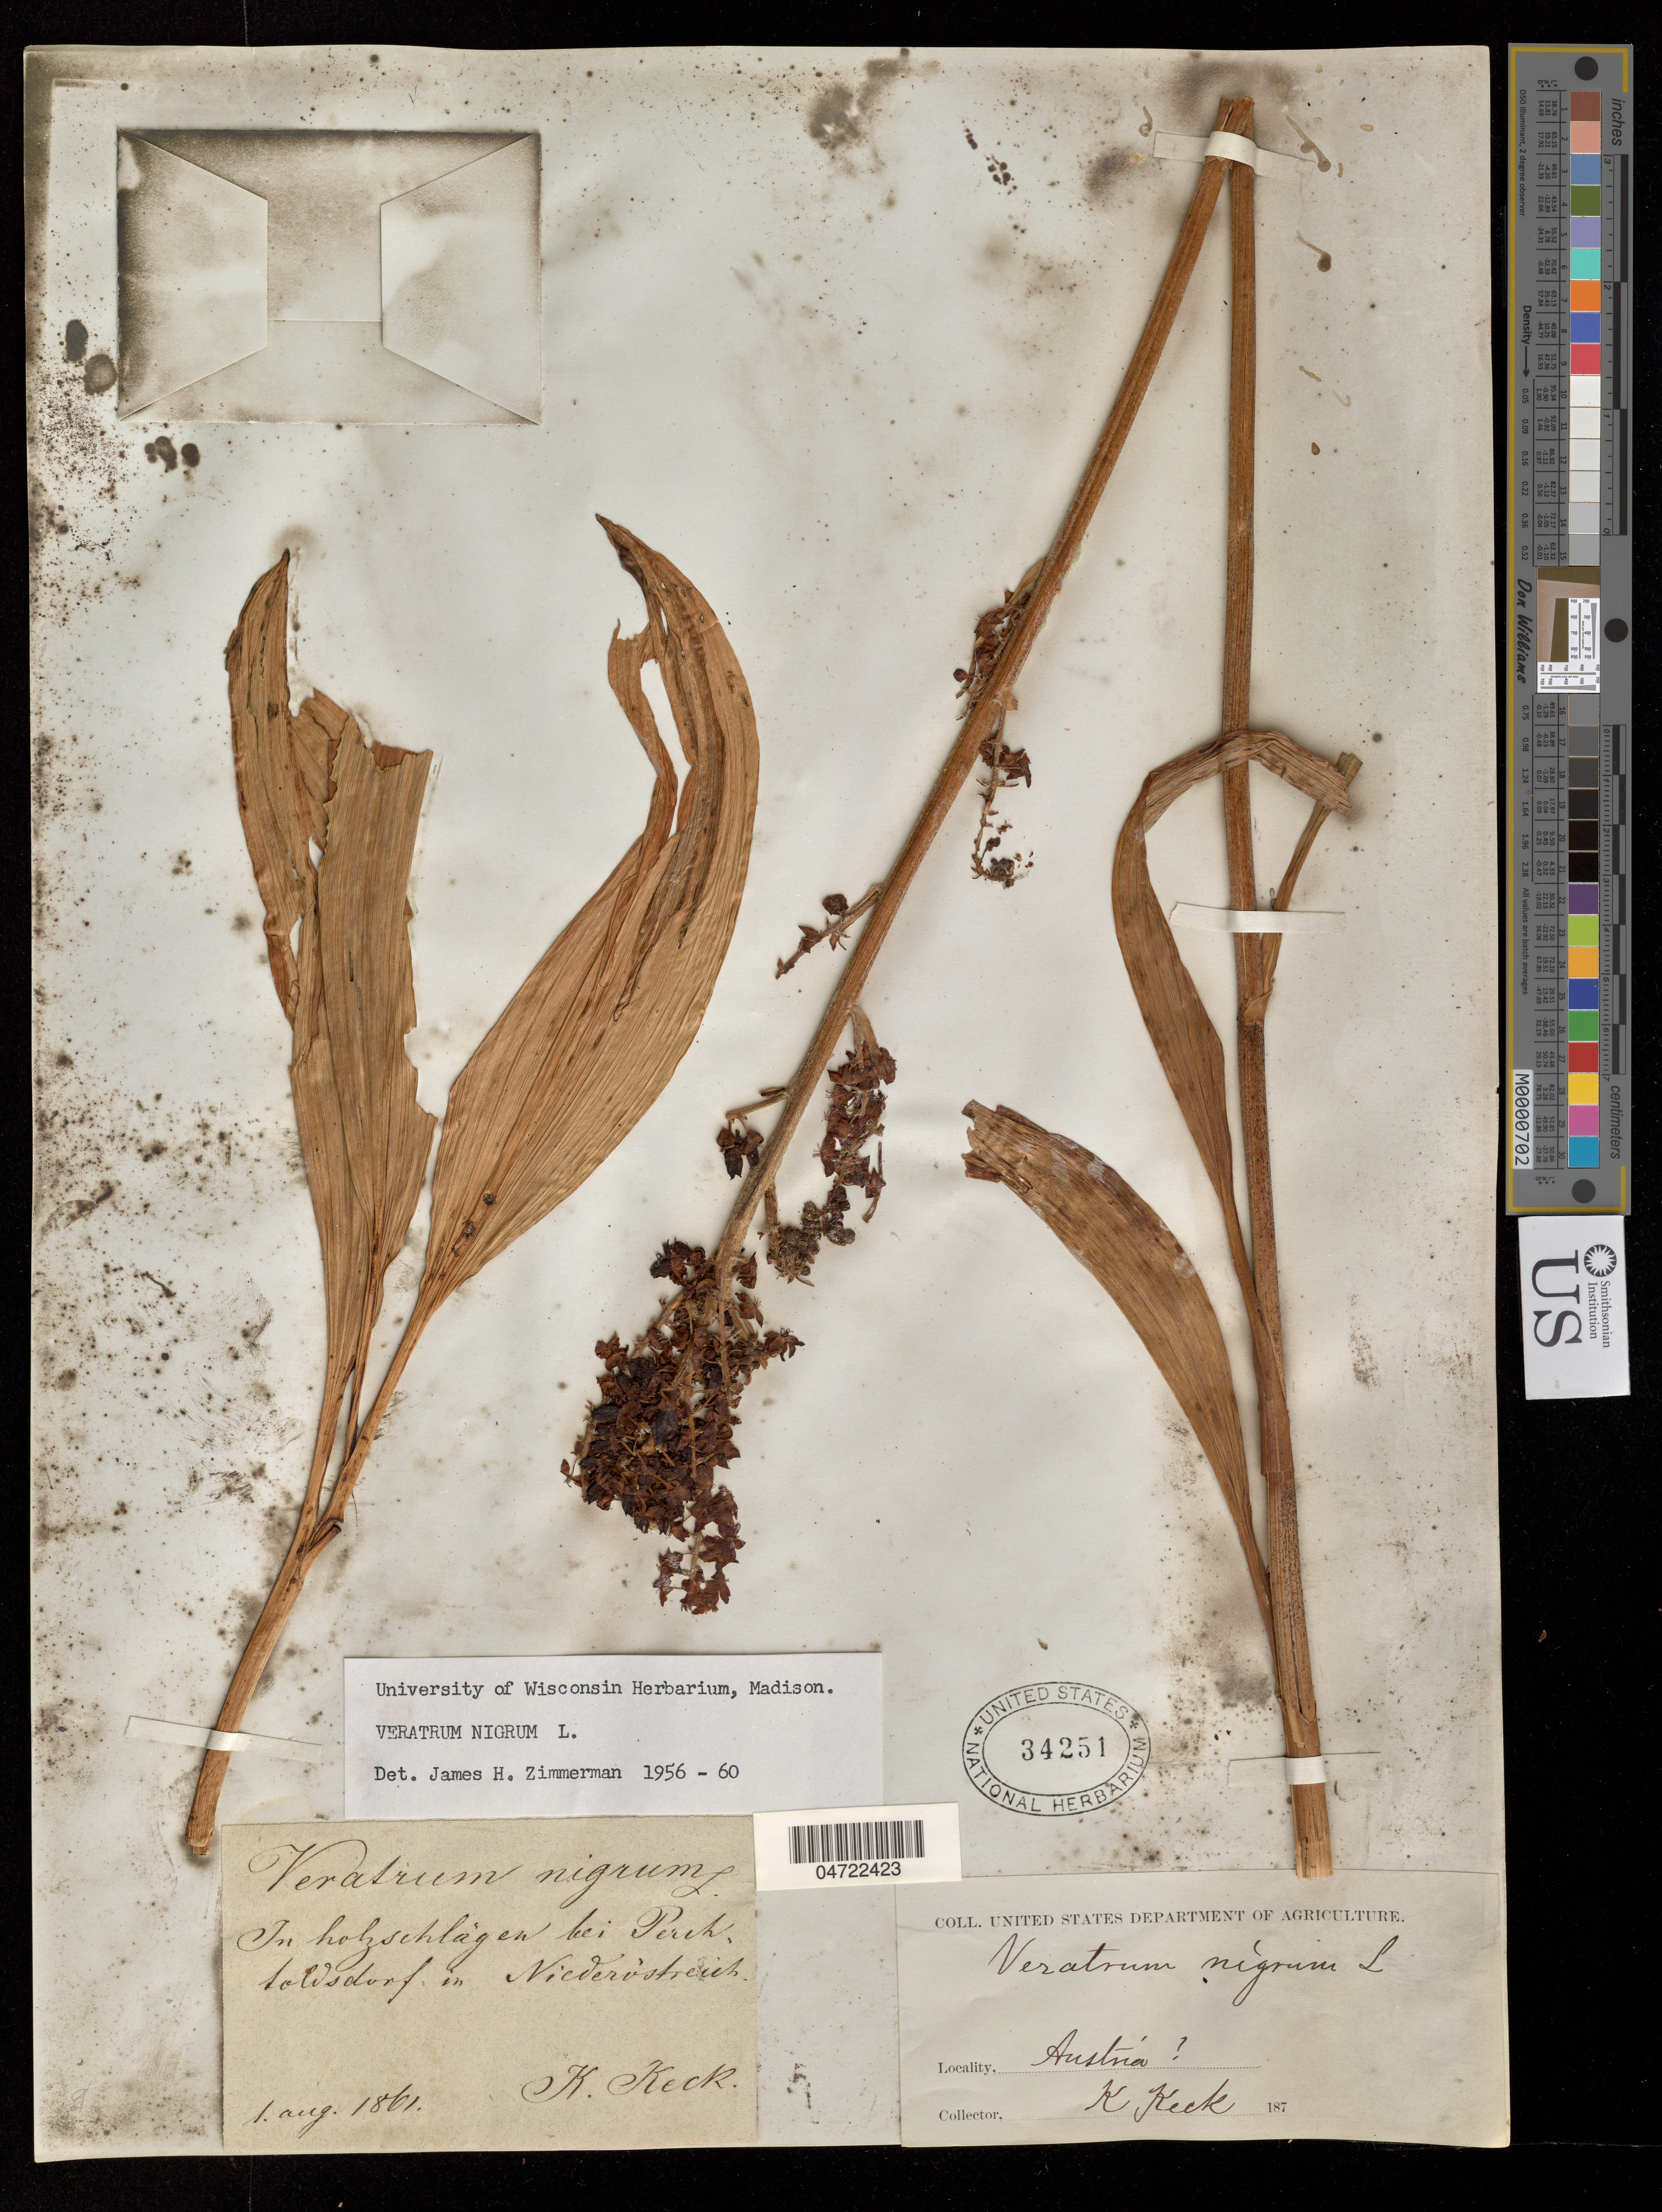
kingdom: Plantae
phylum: Tracheophyta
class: Liliopsida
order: Liliales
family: Melanthiaceae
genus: Veratrum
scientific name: Veratrum nigrum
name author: L.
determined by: Zimmerman, James Hall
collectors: K. Keck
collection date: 1861-08-01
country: Austria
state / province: Niederosterreich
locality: In holzschlagen bei Perchtoldsdorf in Niederostreich.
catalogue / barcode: US 34251